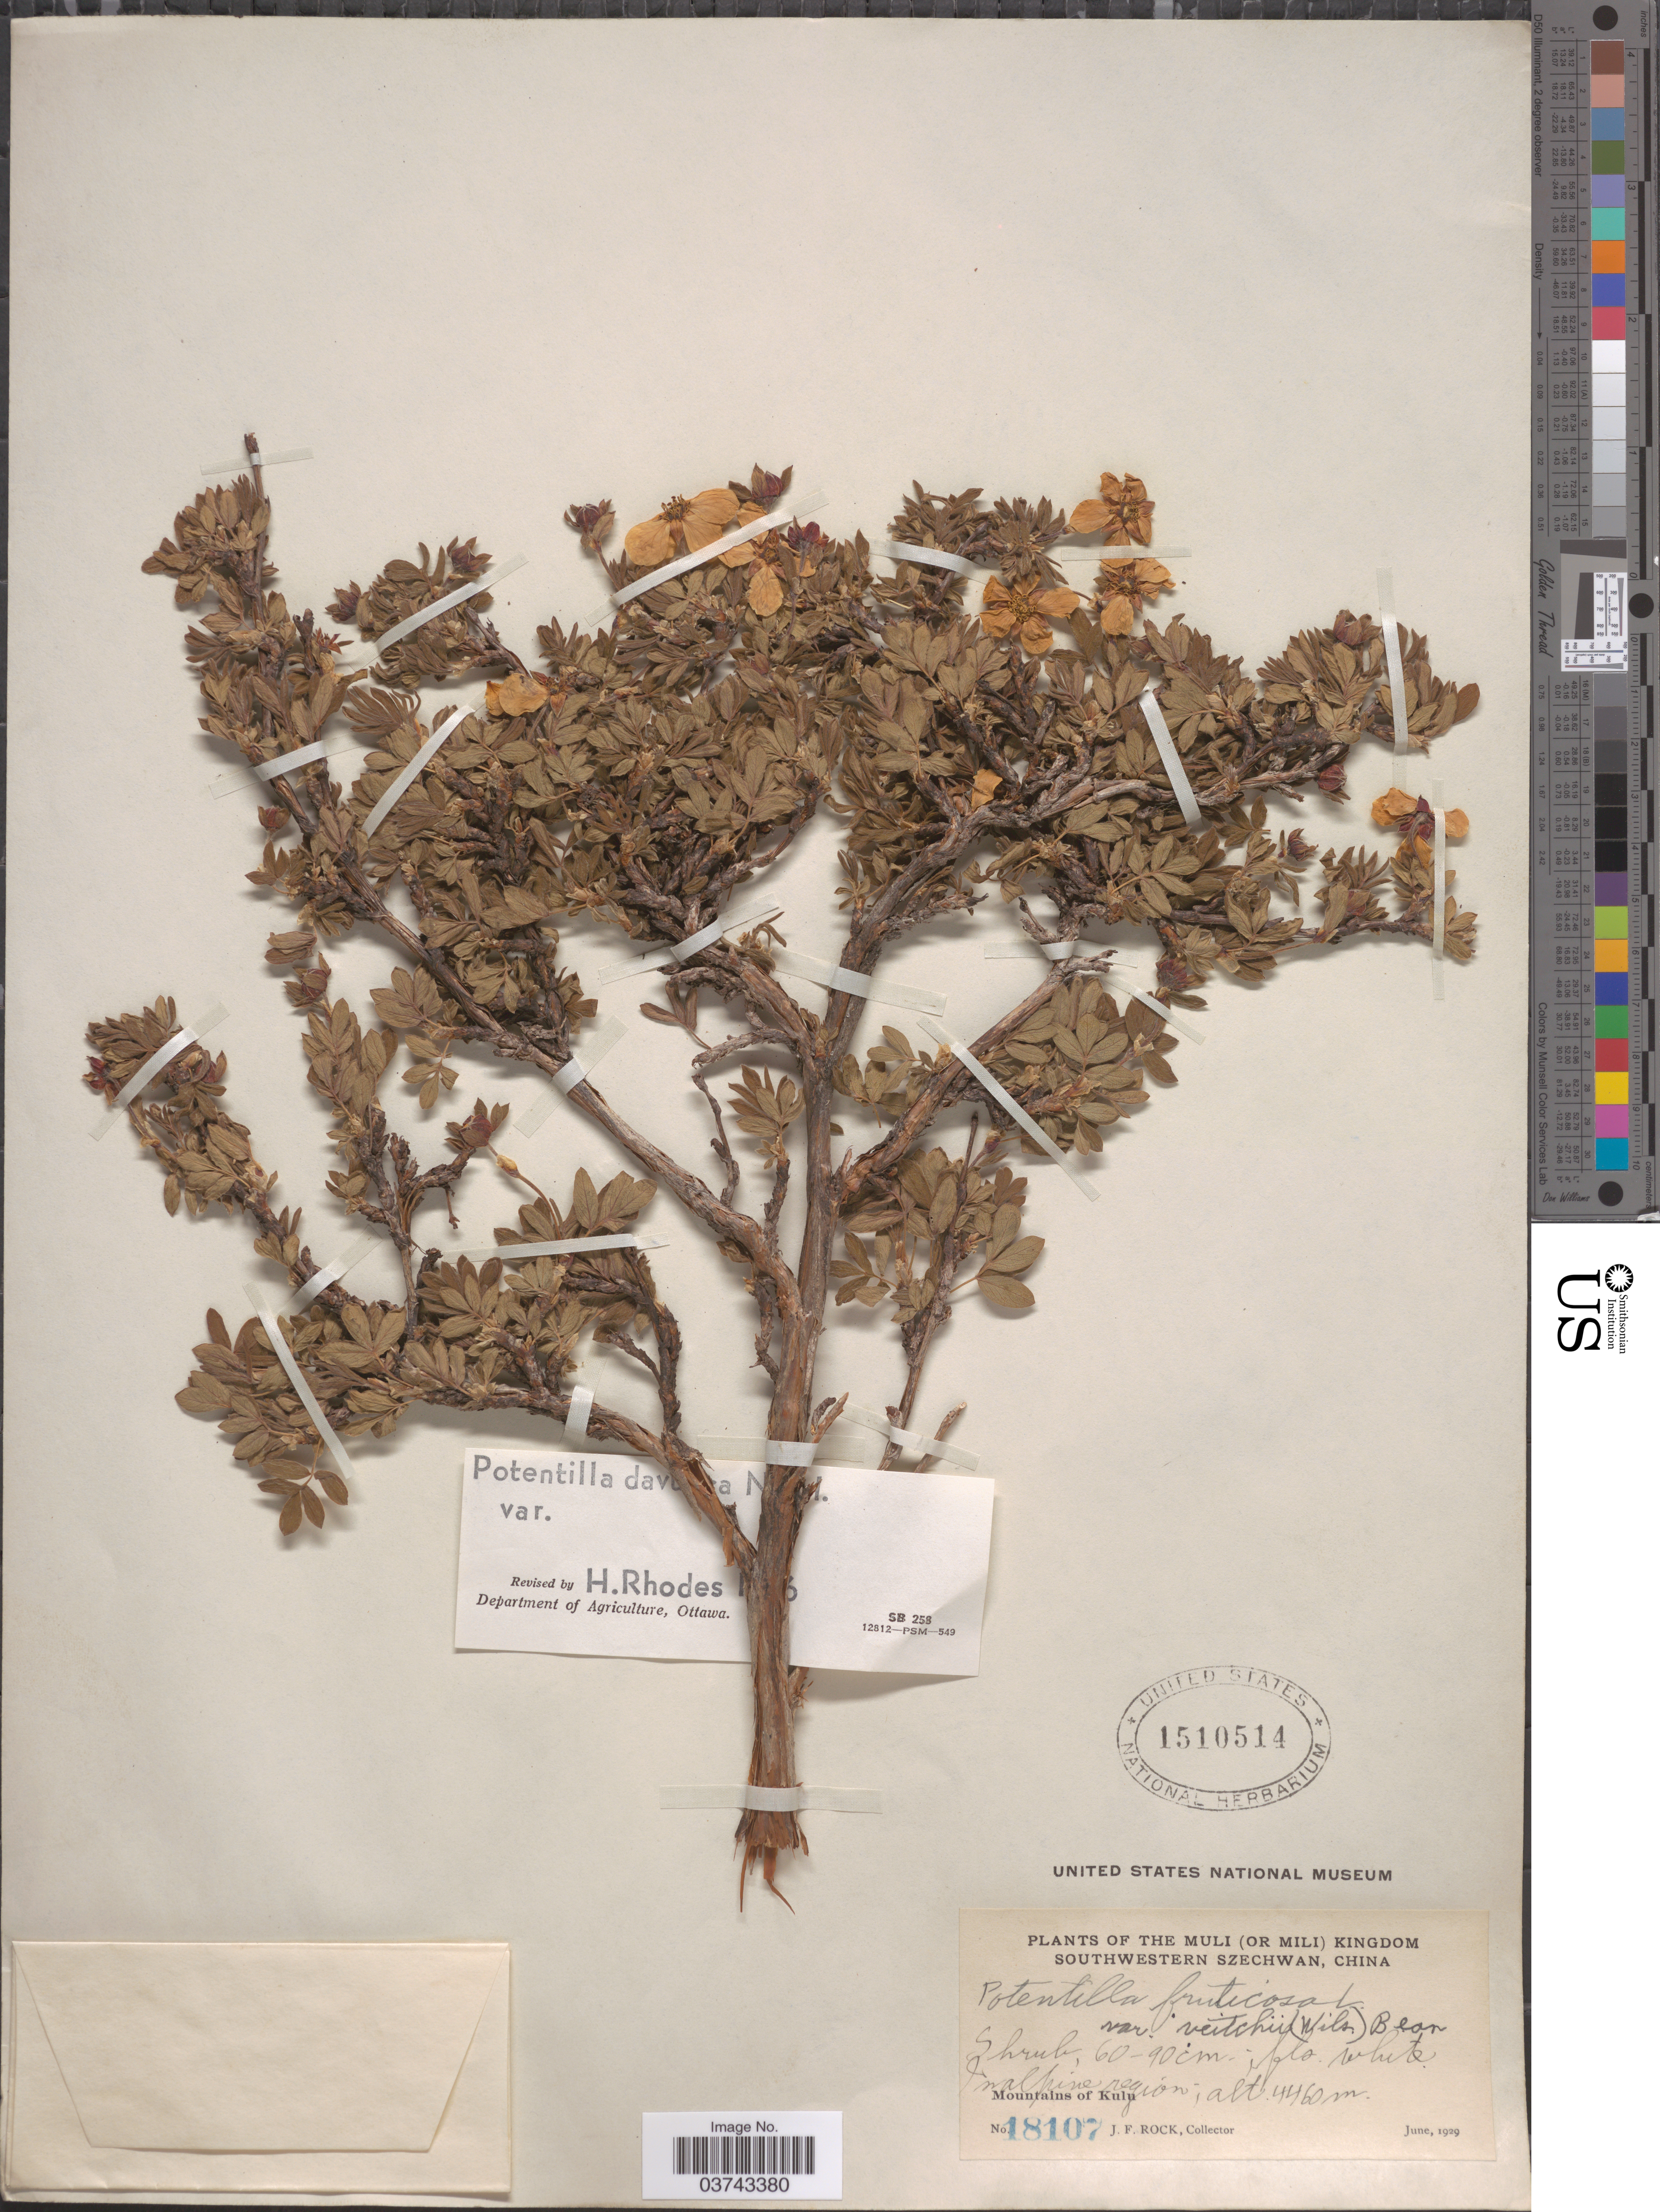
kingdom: Plantae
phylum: Tracheophyta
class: Magnoliopsida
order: Rosales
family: Rosaceae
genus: Dasiphora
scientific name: Dasiphora glabrata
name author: (Willd. ex Schltdl.) Soják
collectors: J. Rock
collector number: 18107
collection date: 1929-06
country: China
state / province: Sichuan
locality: The Muli (or Mili) Kingdom. Southwestern Szechwan. Mountains of Kulu.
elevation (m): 4460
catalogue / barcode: US 1510514